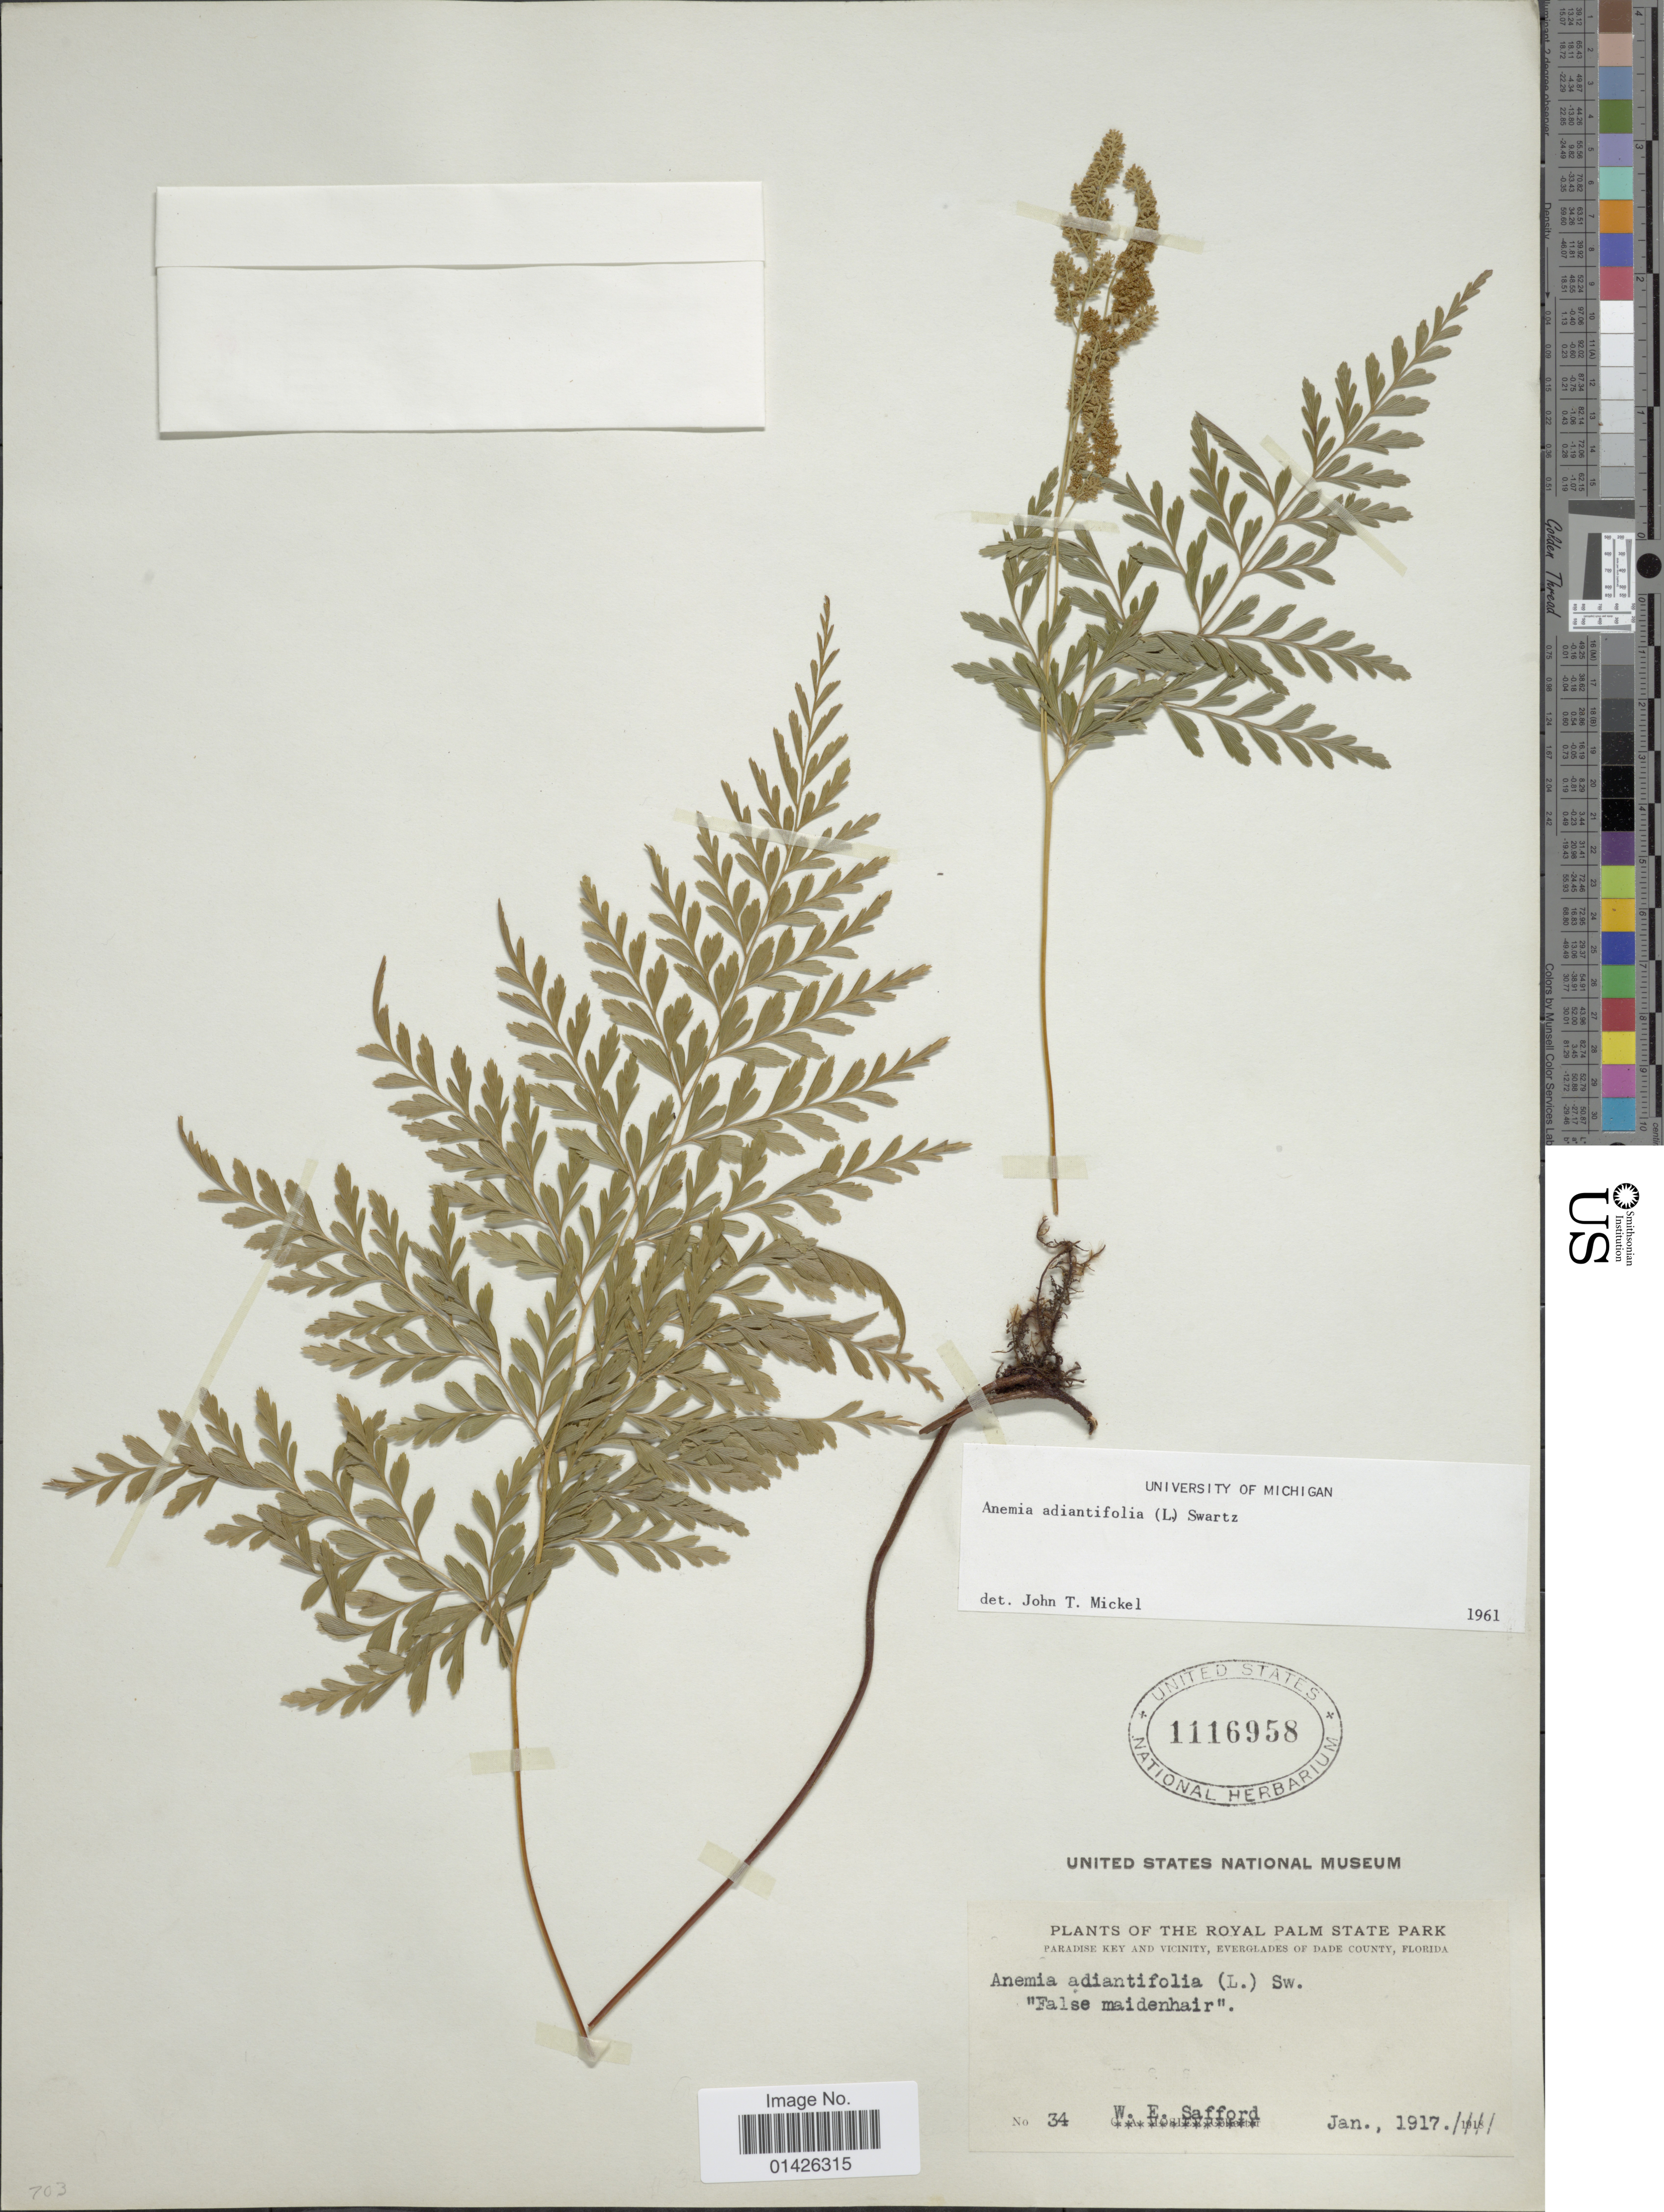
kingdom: Plantae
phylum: Tracheophyta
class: Polypodiopsida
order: Schizaeales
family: Anemiaceae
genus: Anemia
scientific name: Anemia adiantifolia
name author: (L.) Sw.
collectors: W. E. Safford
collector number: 34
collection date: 1917-01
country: United States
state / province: Florida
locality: The Royal Palm State Park, Paradise Key and Vicinity, everglades of Dade County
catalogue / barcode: US 1116958